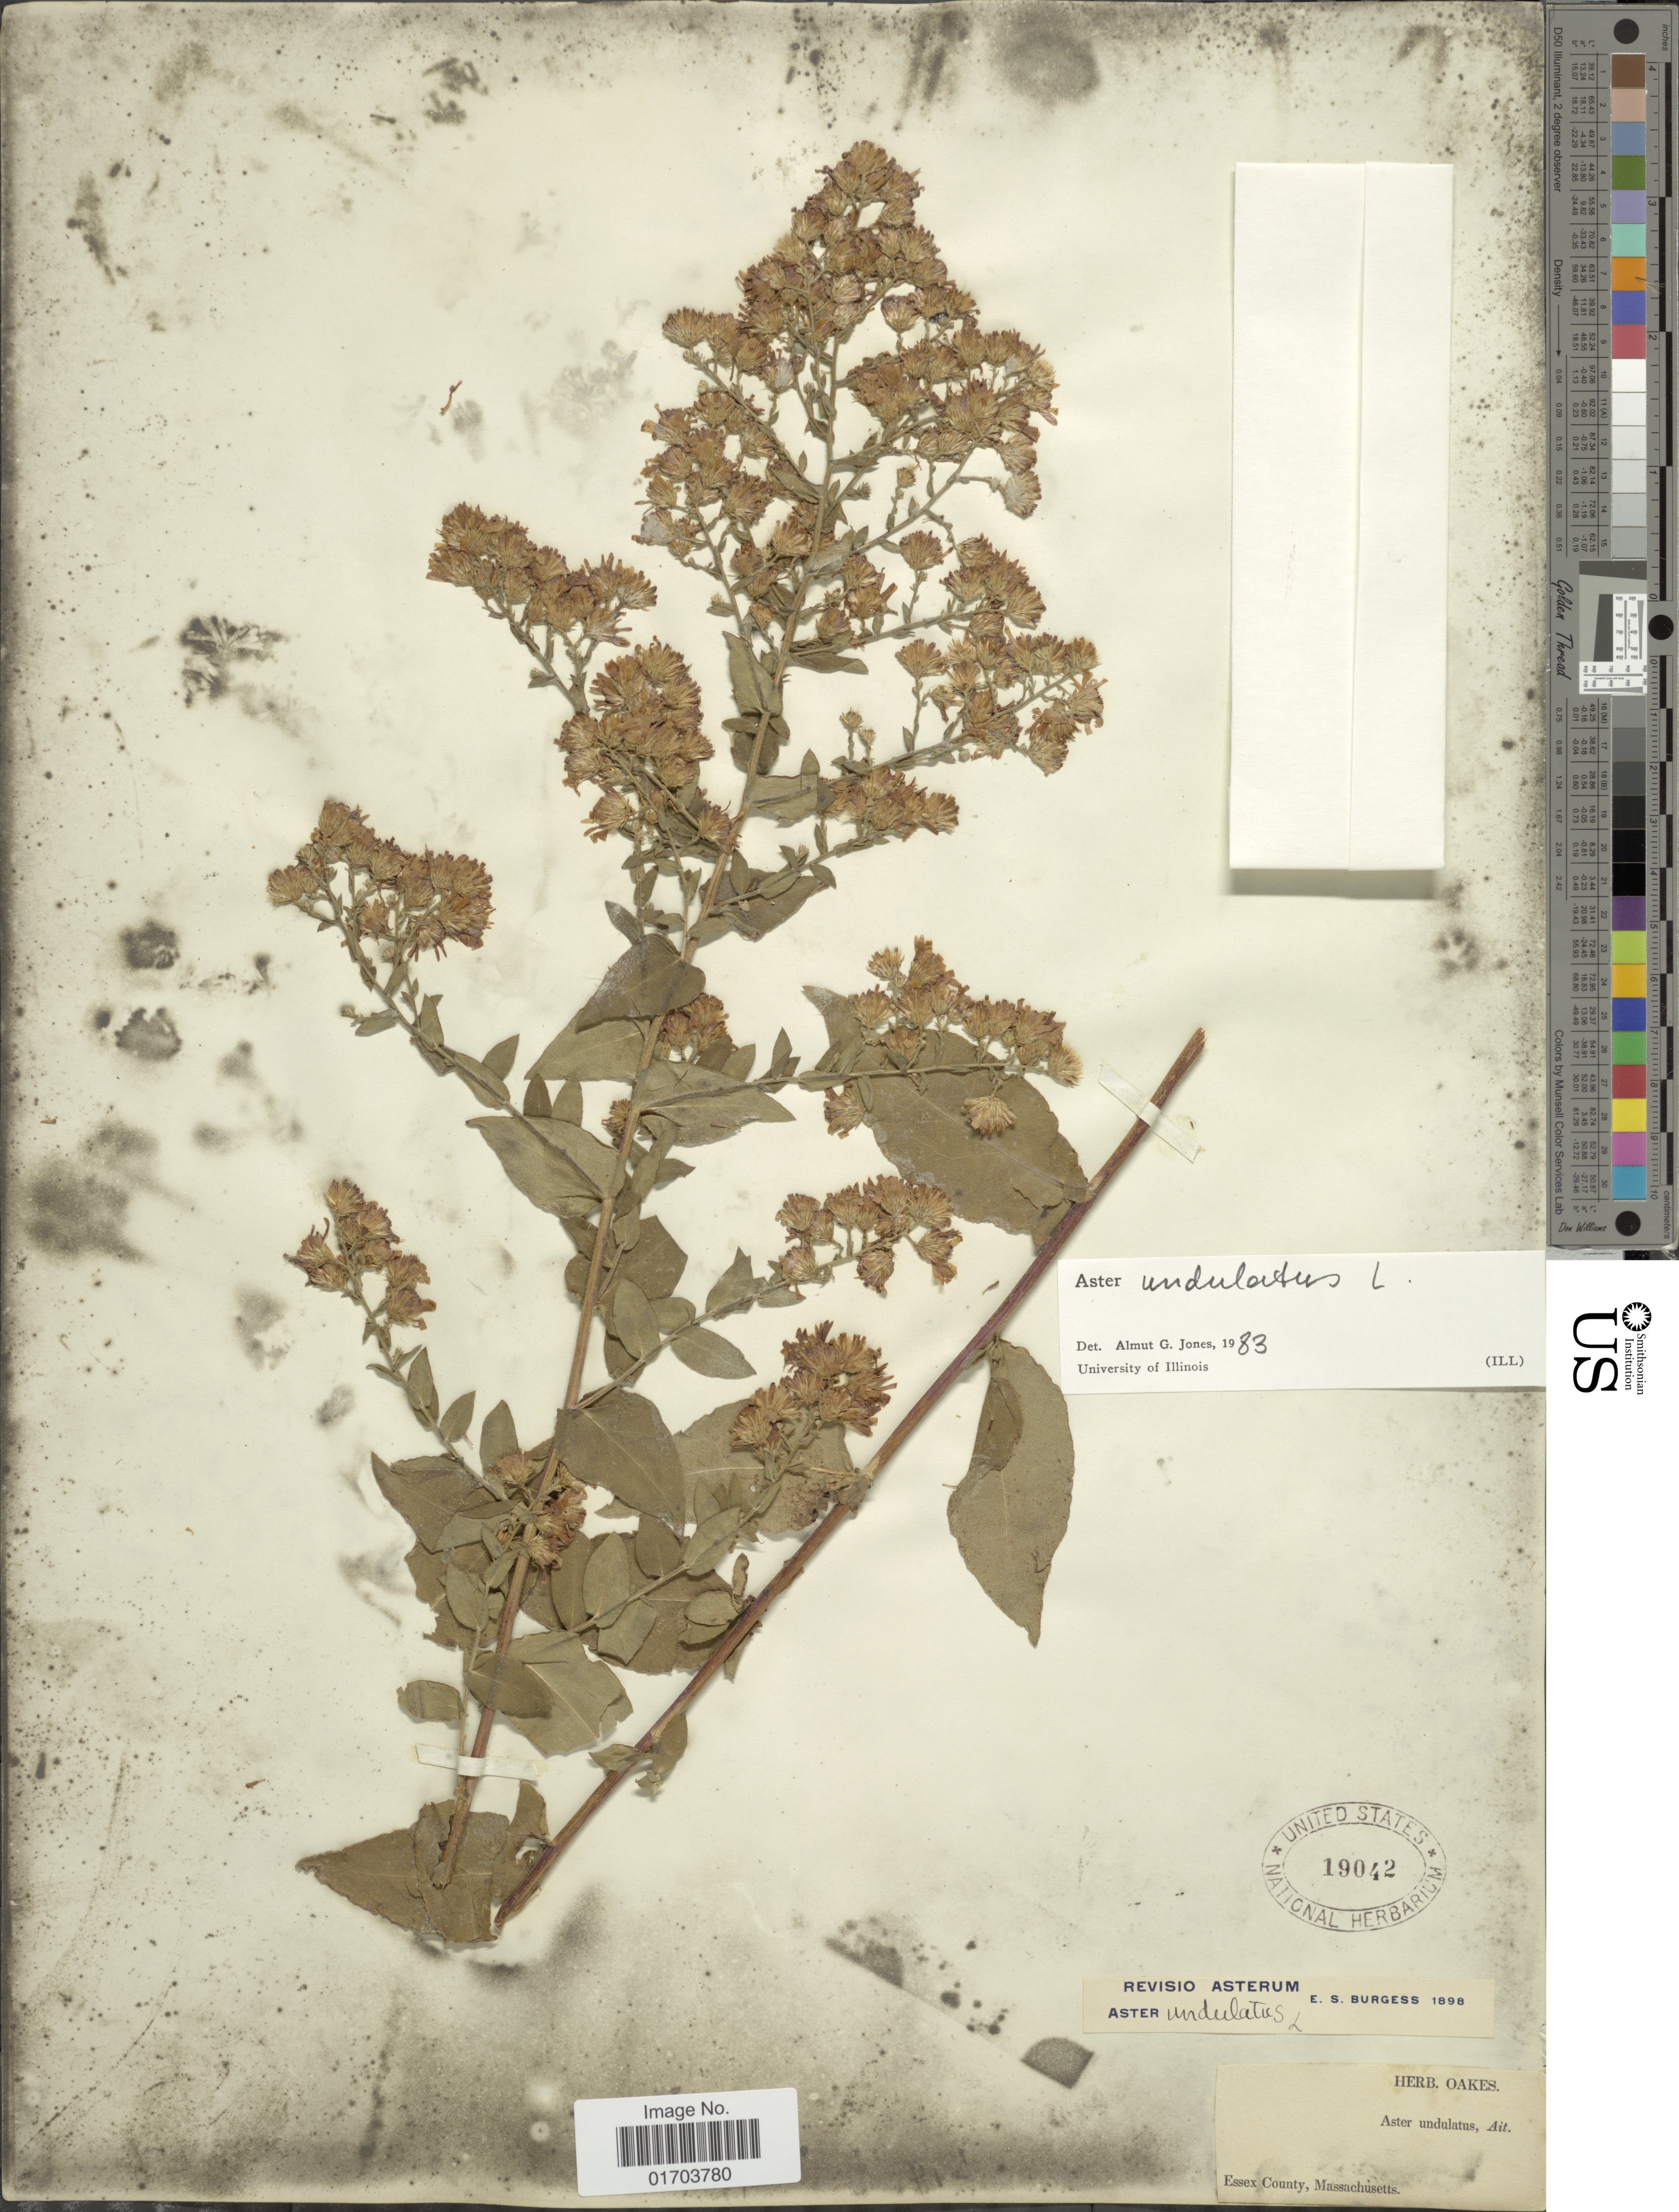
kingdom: Plantae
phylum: Tracheophyta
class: Magnoliopsida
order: Asterales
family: Asteraceae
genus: Symphyotrichum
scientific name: Symphyotrichum undulatum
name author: (L.) G.L. Nesom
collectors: ex herb. Oakes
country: United States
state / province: Massachusetts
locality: Essex County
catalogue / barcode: US 19042